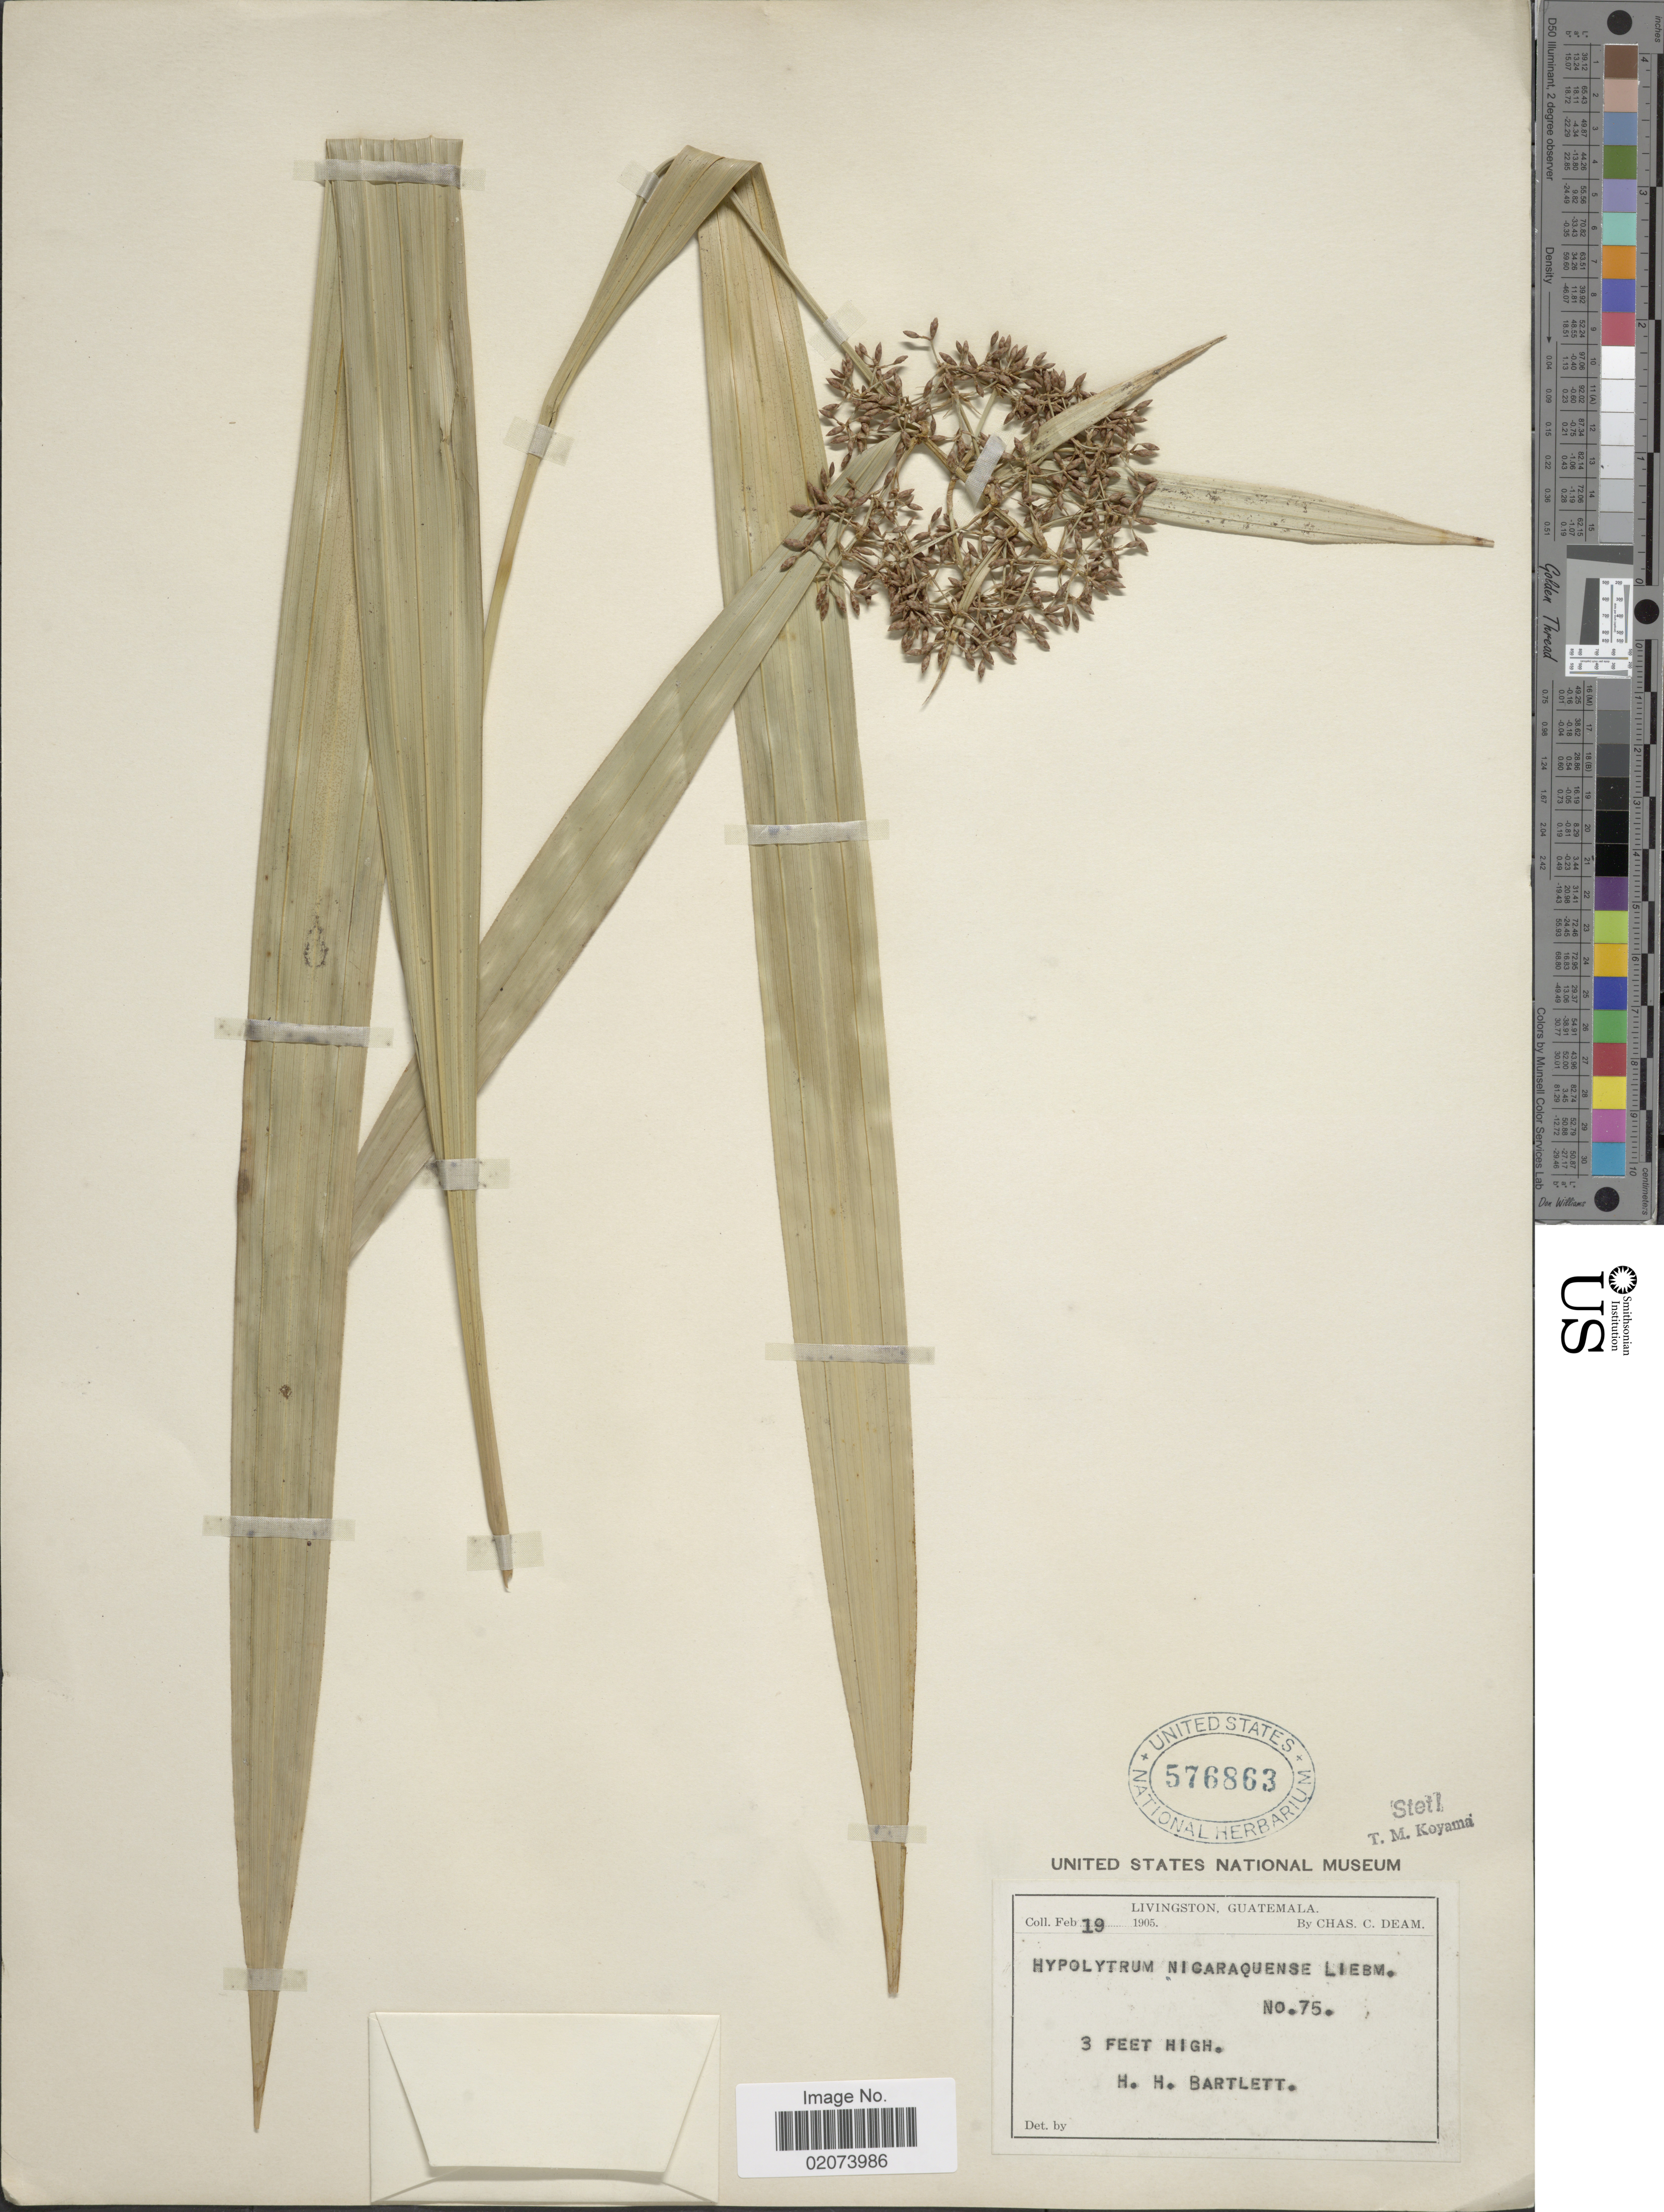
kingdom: Plantae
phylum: Tracheophyta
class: Liliopsida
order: Poales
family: Cyperaceae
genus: Hypolytrum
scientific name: Hypolytrum longifolium subsp. nicaraguense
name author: (Liebm.) T. Koyama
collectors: C. C. Deam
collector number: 75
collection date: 1905-02-19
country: Guatemala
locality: Livingston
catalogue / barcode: US 576863